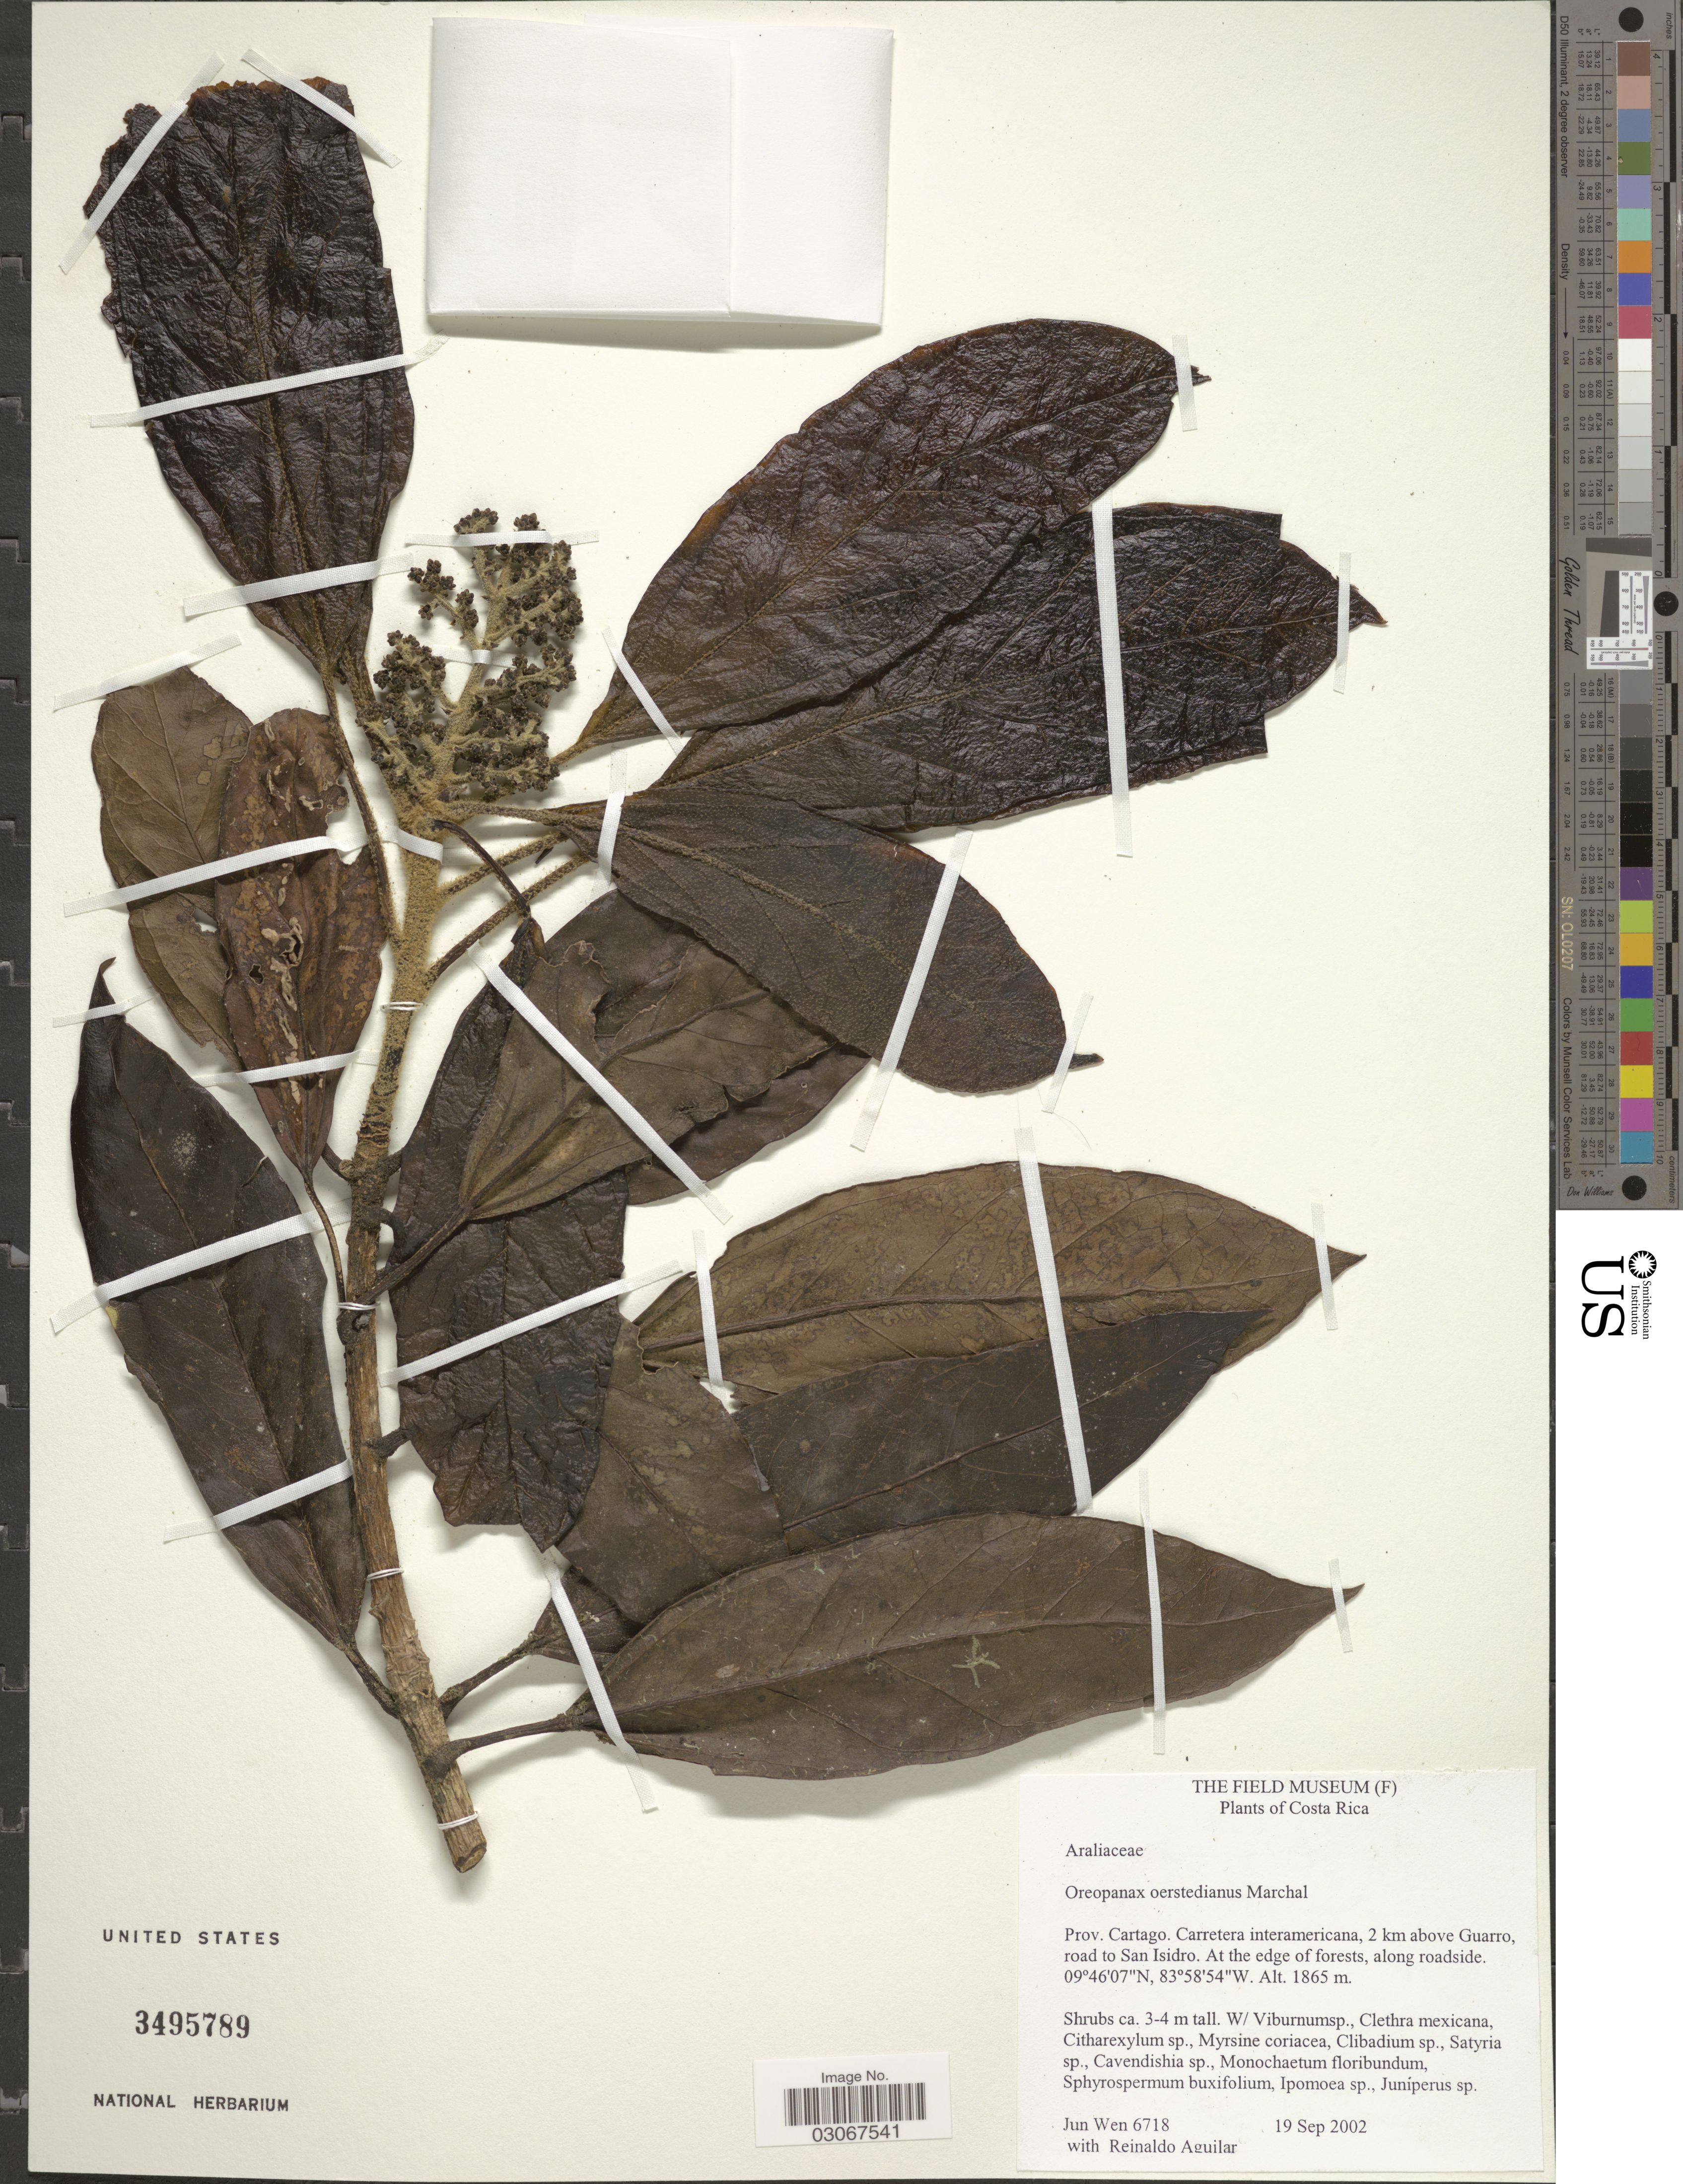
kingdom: Plantae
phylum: Tracheophyta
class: Magnoliopsida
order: Apiales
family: Araliaceae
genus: Oreopanax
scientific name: Oreopanax oerstedianus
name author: Marchal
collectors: J. Wen & R. Aguilar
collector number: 6718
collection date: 2002-09-19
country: Costa Rica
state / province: Cartago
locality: Carretera interamerican, 2 km above Guarro, road to San Isidro. At the edge of forests, along roadside.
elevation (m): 1865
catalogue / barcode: US 3495789